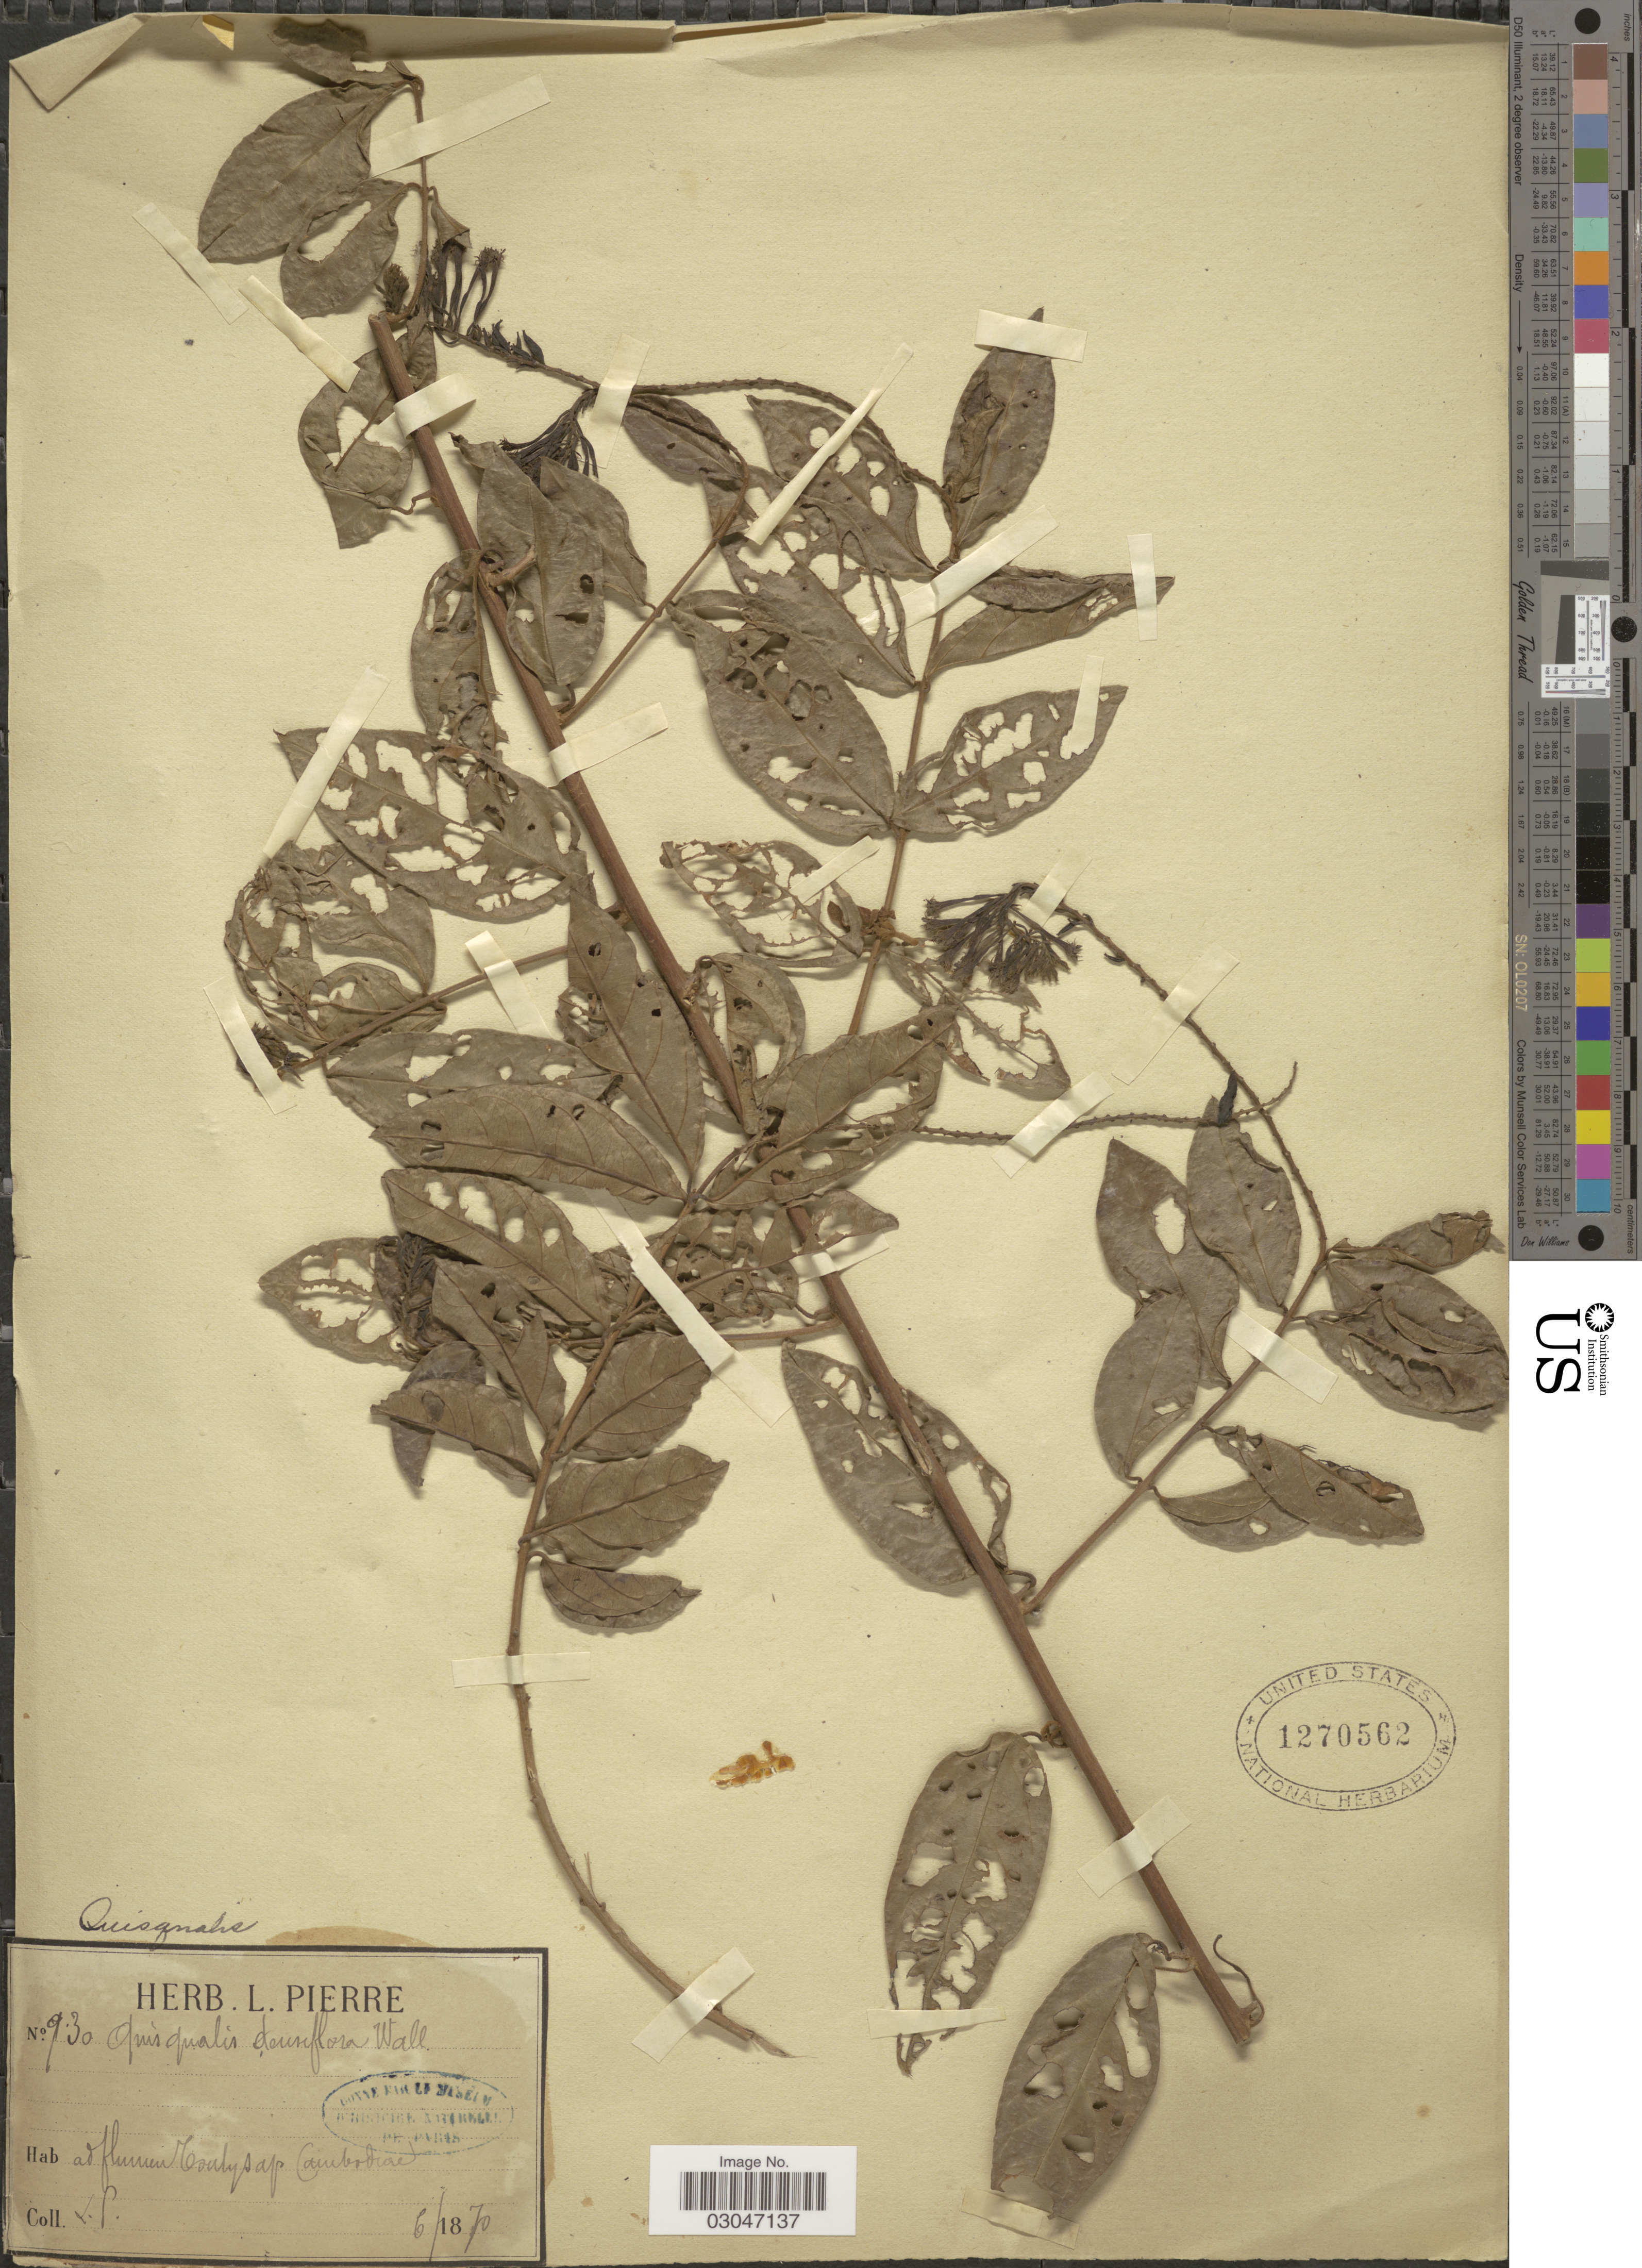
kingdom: Plantae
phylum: Tracheophyta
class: Magnoliopsida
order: Myrtales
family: Combretaceae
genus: Combretum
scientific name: Combretum densiflorum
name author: (Wall. ex Planch.) I.M. Turner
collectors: L. Pierre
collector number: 930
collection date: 1870-06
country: Cambodia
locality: Ad flumen Tonly Sap, Cambodiae [at Tonle Sap river, Cambodia]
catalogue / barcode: US 1270562